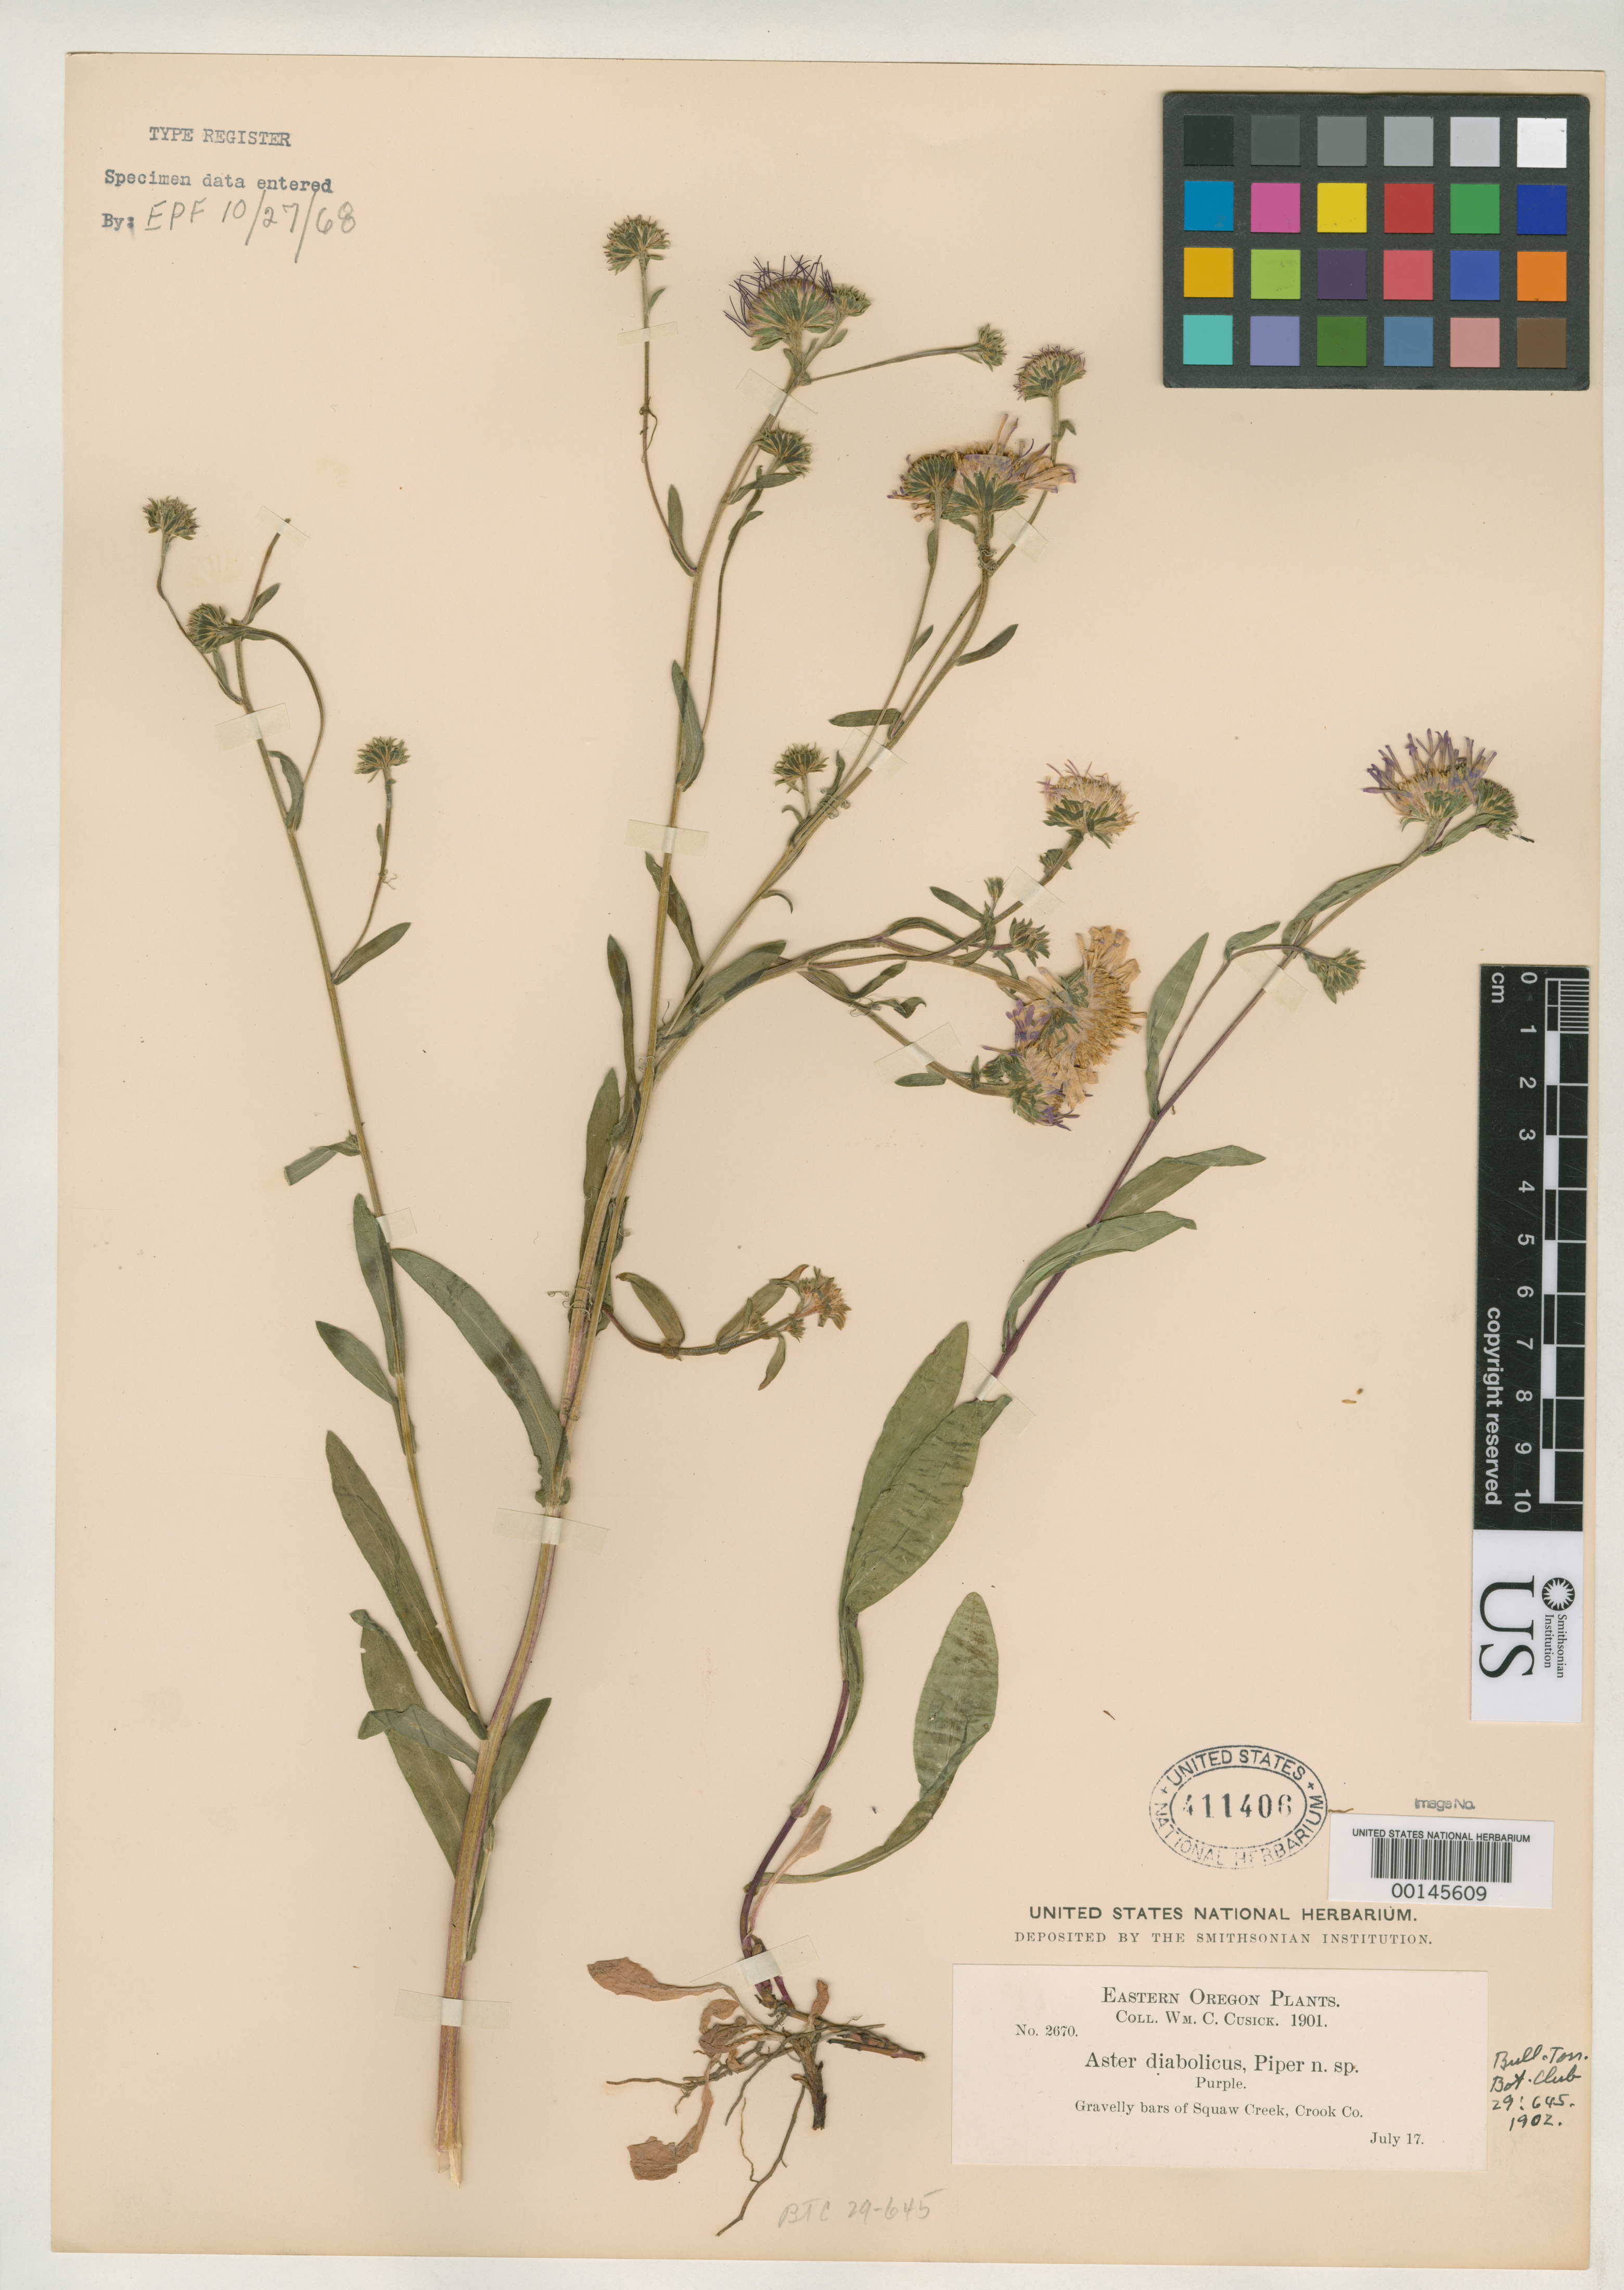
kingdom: Plantae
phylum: Tracheophyta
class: Magnoliopsida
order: Asterales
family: Asteraceae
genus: Aster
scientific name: Aster diabolicus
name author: Piper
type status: Isotype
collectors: W. C. Cusick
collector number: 2670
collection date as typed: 17 Jul 1901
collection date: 1901-07-17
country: United States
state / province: Oregon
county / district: Crook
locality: Squaw Creek.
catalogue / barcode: US 411406